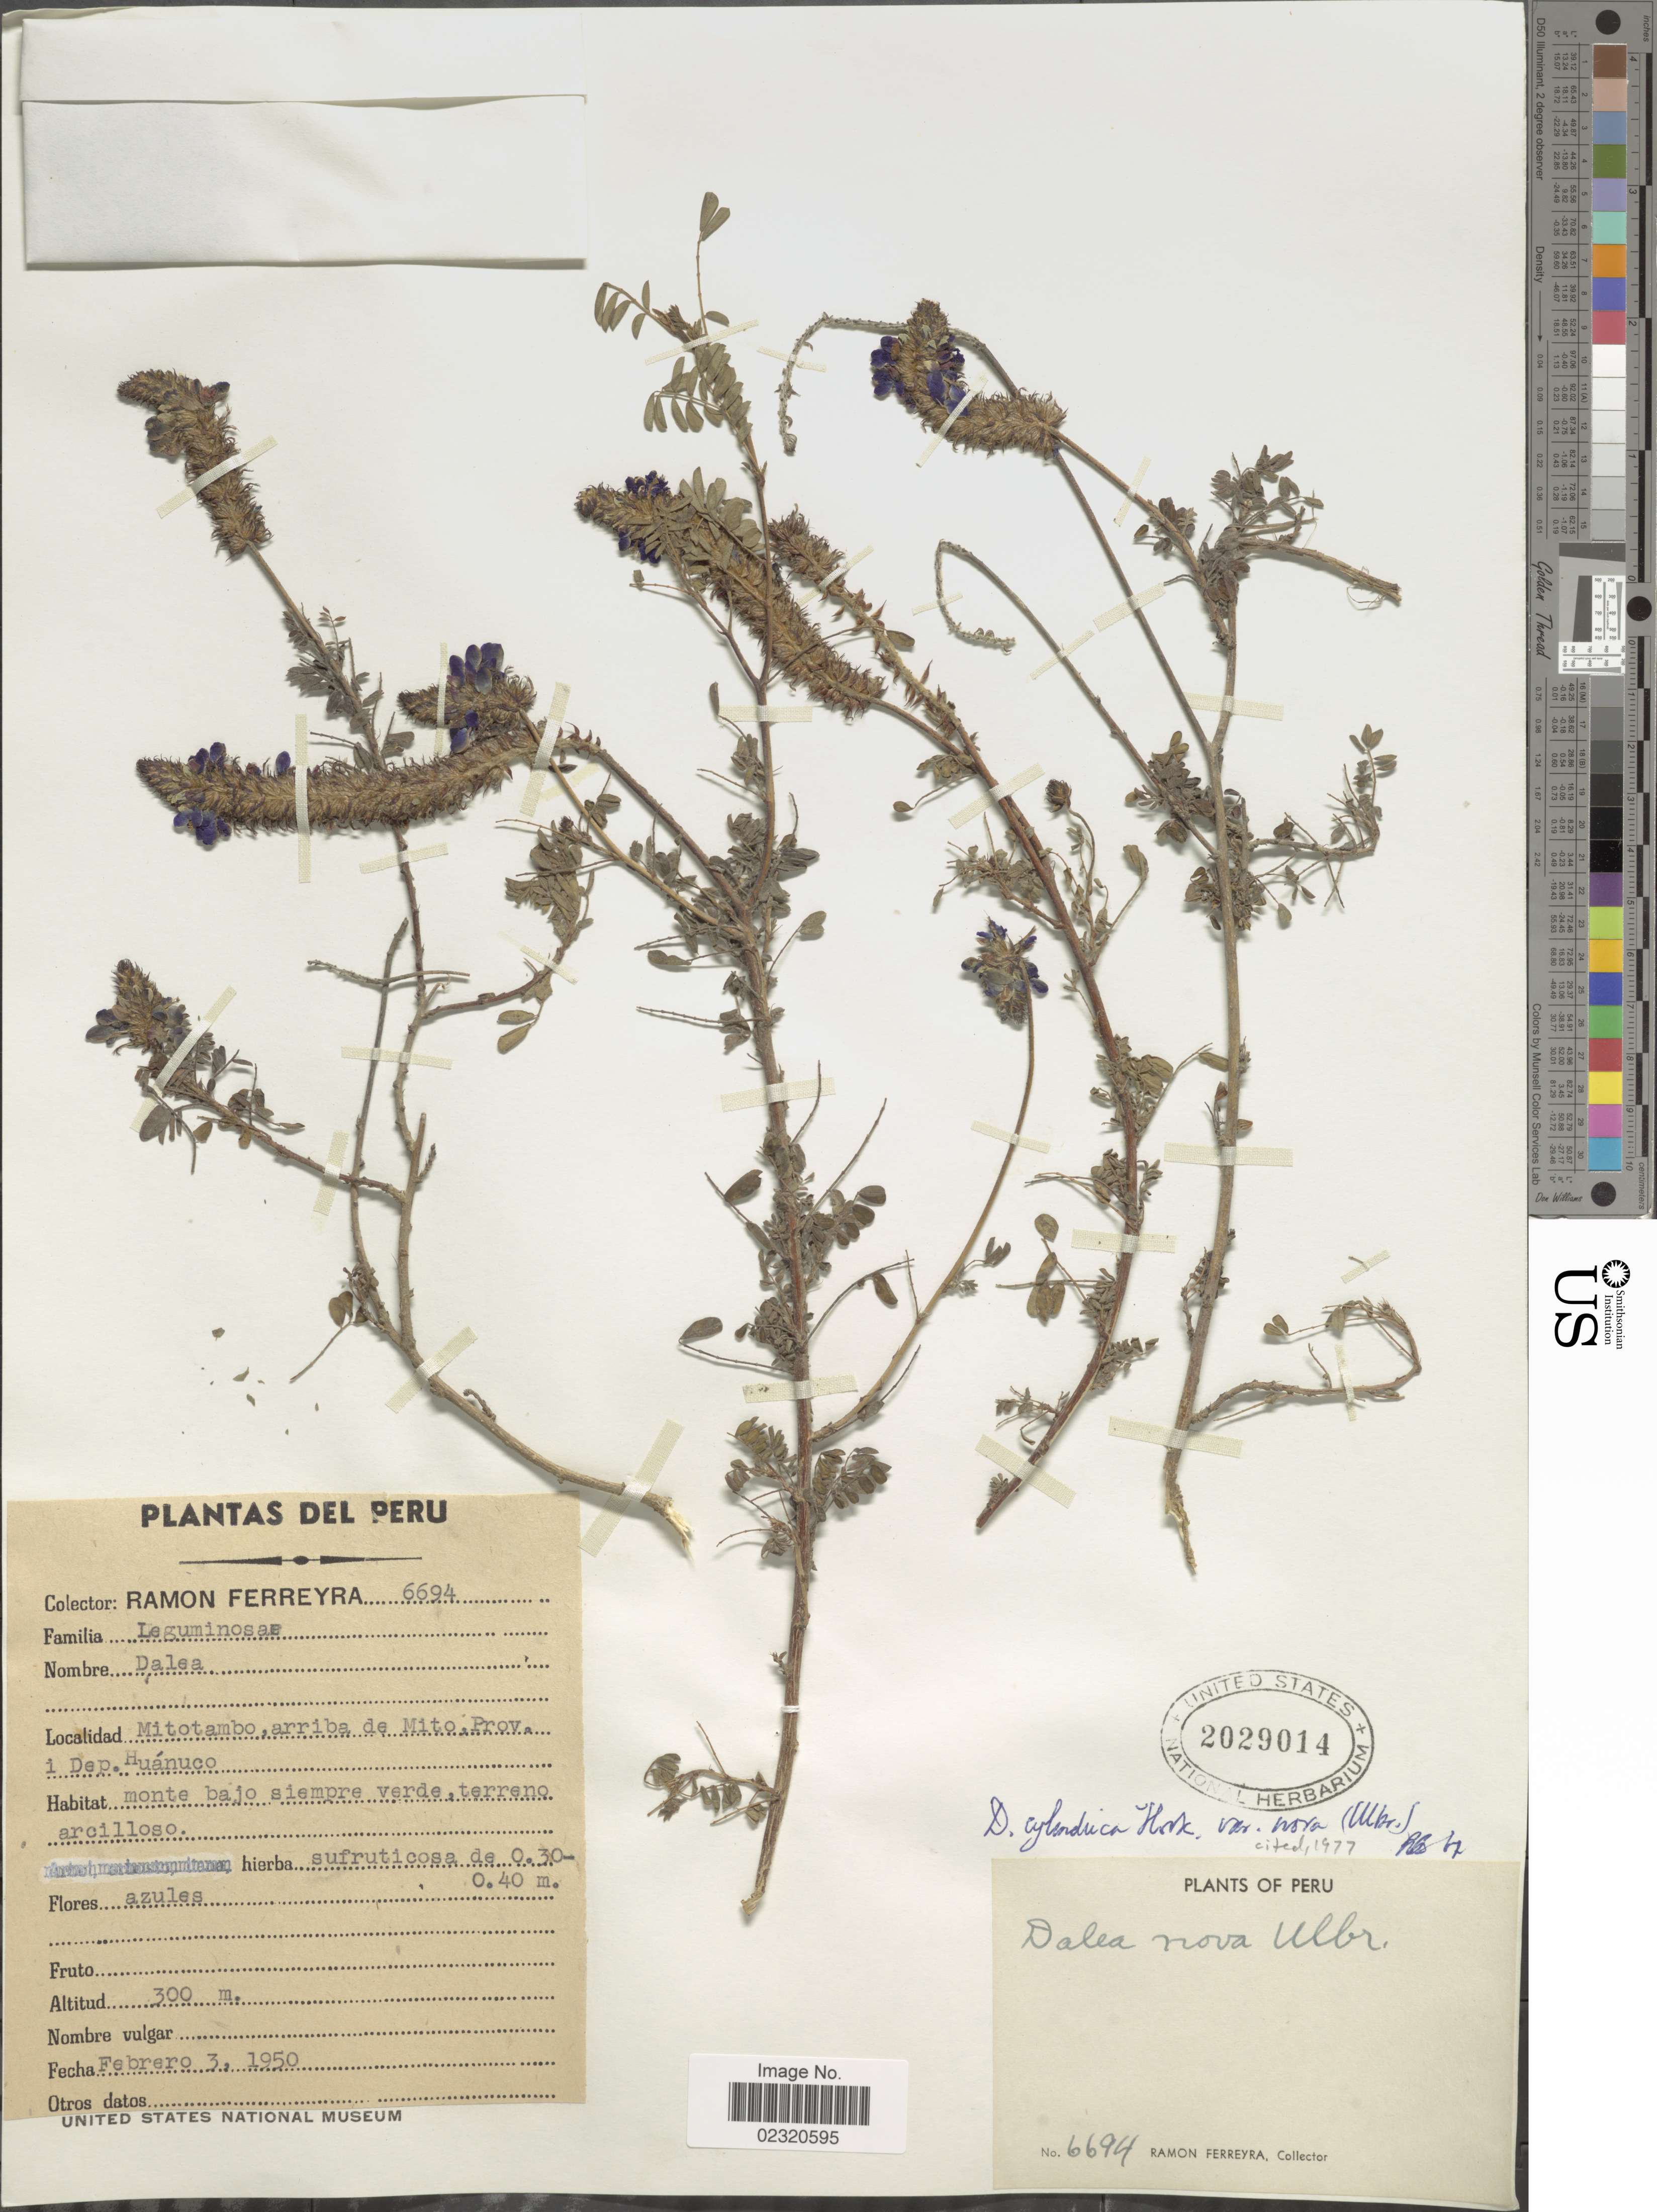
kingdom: Plantae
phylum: Tracheophyta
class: Magnoliopsida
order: Fabales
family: Fabaceae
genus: Dalea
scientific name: Dalea cylindrica var. nova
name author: (Ulbr.) Barneby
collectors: R. A. Ferreyra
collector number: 6694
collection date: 1950-02-03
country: Peru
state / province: Huánuco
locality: Mitotambo, arriba de Mito, Prov. i Dep. Huanuco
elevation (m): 300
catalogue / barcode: US 2029014